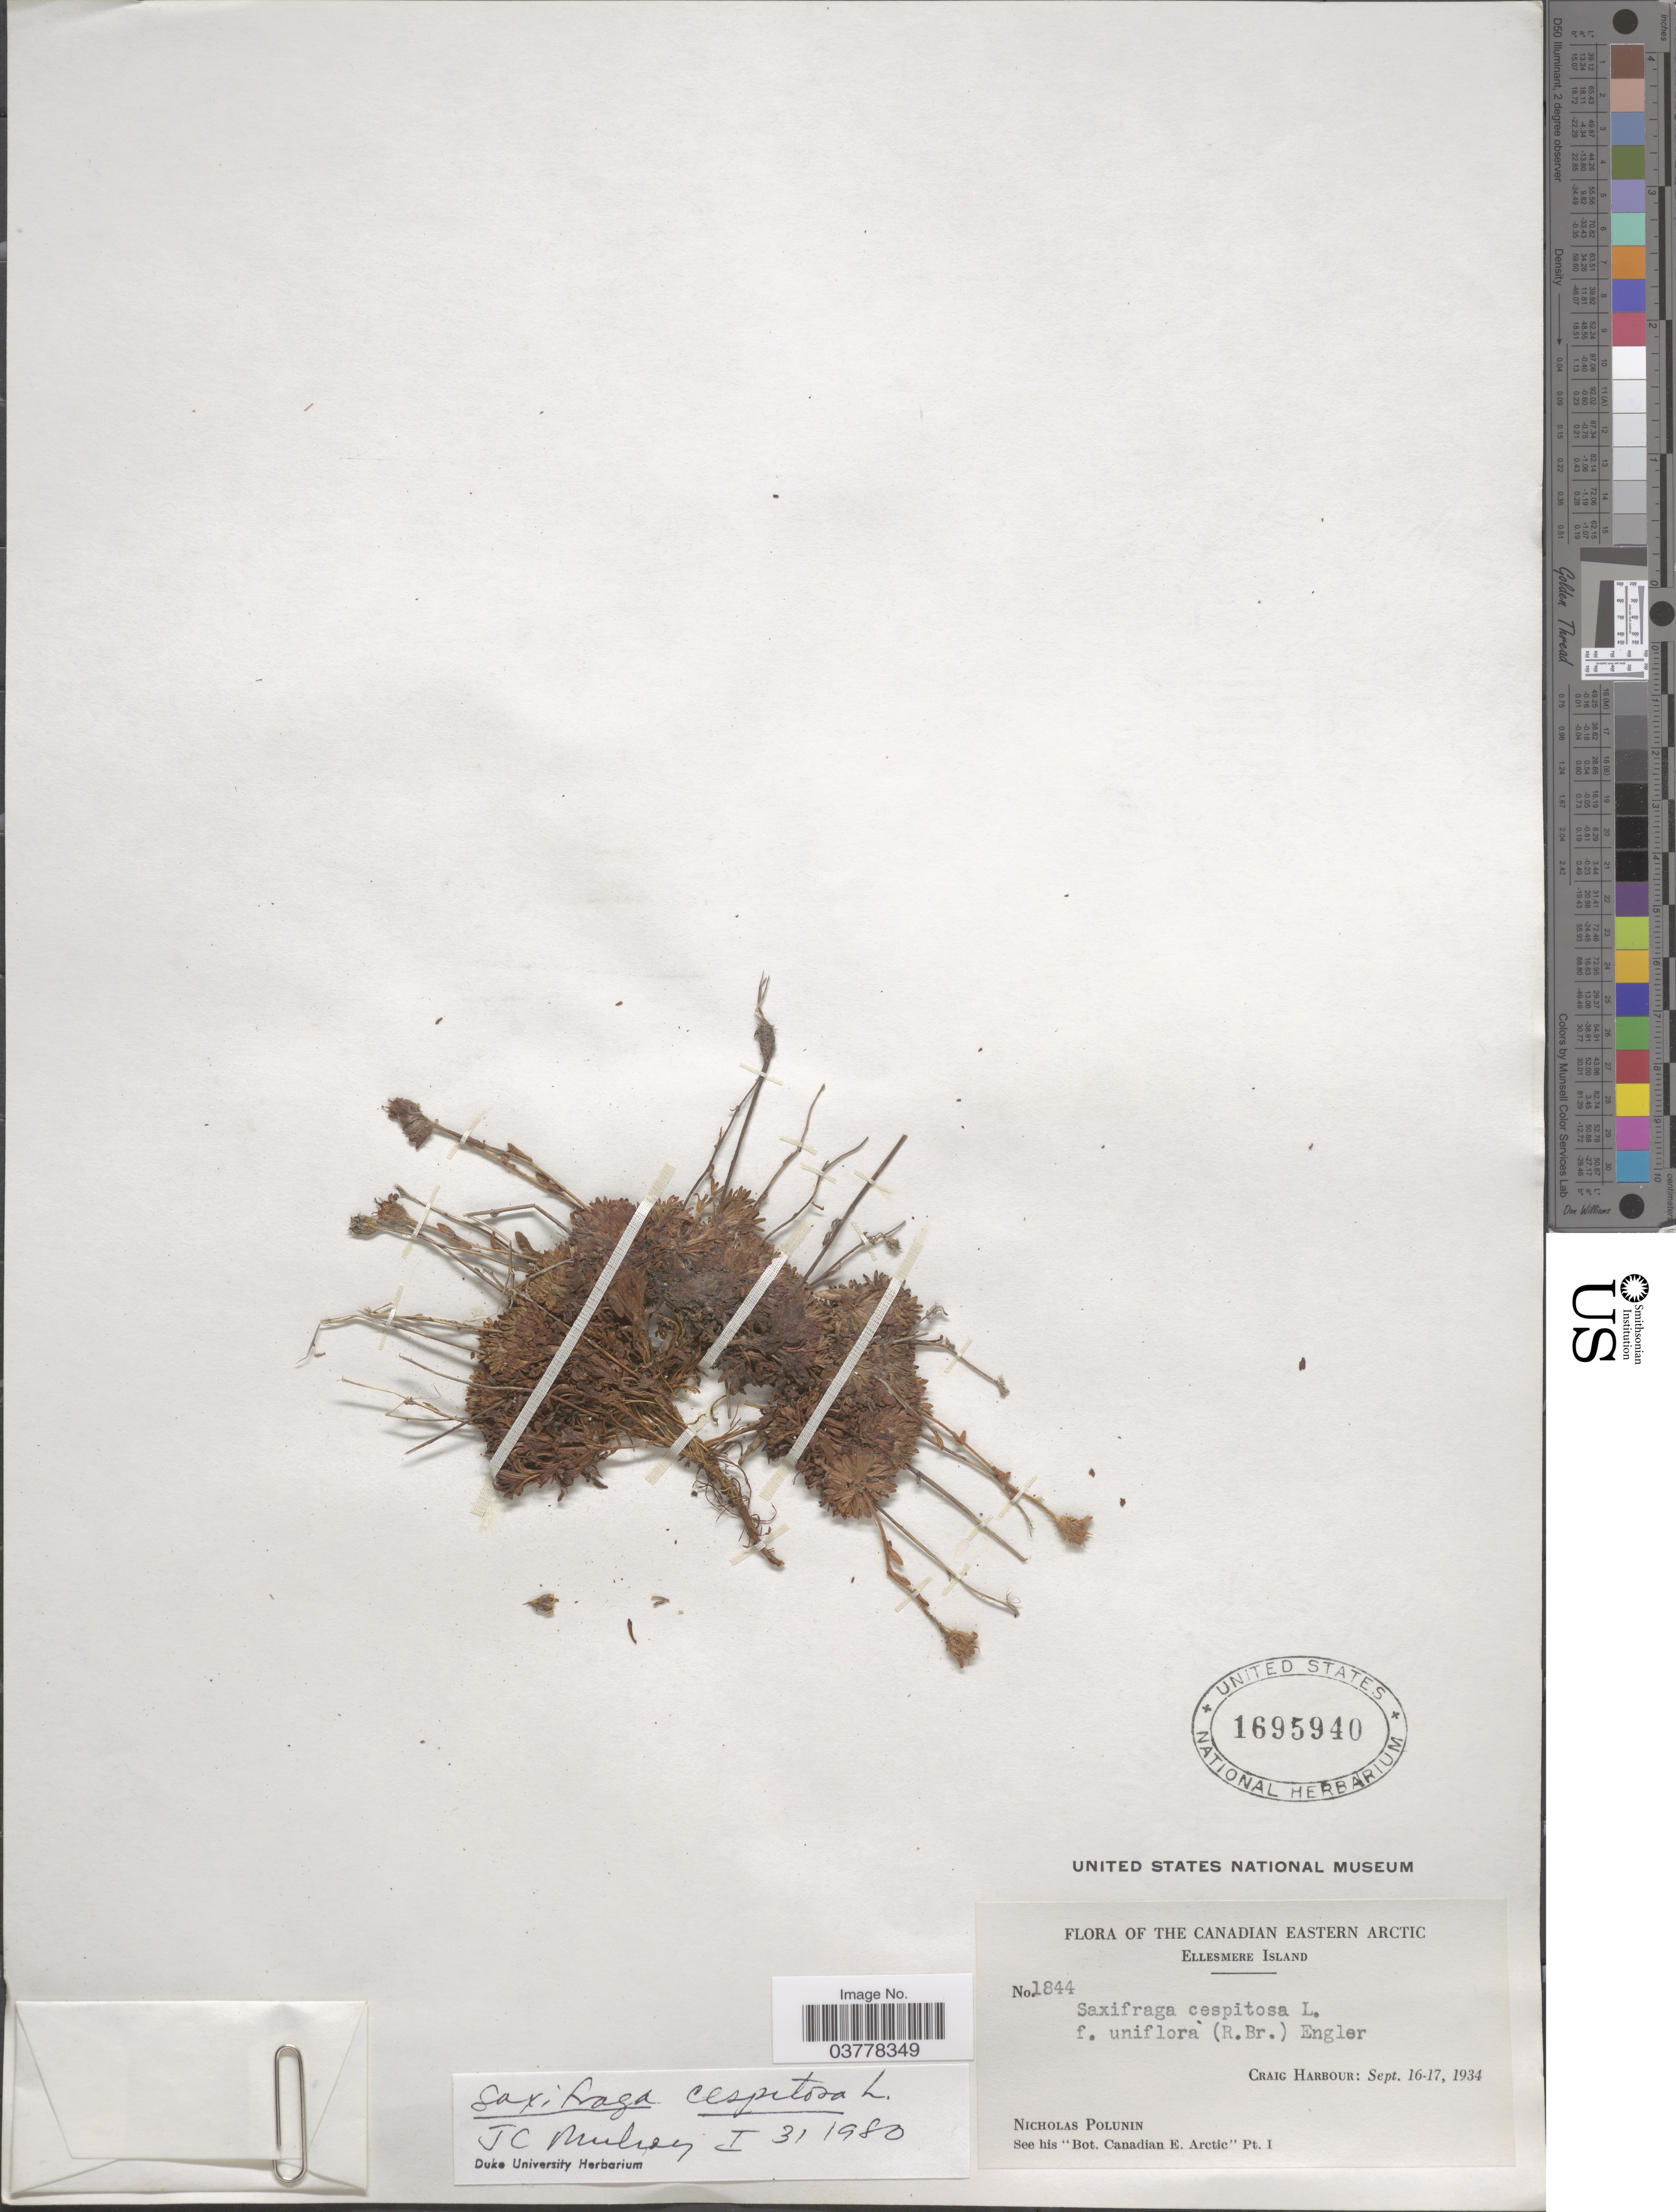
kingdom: Plantae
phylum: Tracheophyta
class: Magnoliopsida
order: Saxifragales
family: Saxifragaceae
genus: Saxifraga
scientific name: Saxifraga caespitosa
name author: L.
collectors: N. V. Polunin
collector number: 1844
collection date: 1934-09-16/1934-09-17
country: Canada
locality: The Canadian Eastern Arctic. Ellesmere Island. Craig Harbour.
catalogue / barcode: US 1695940